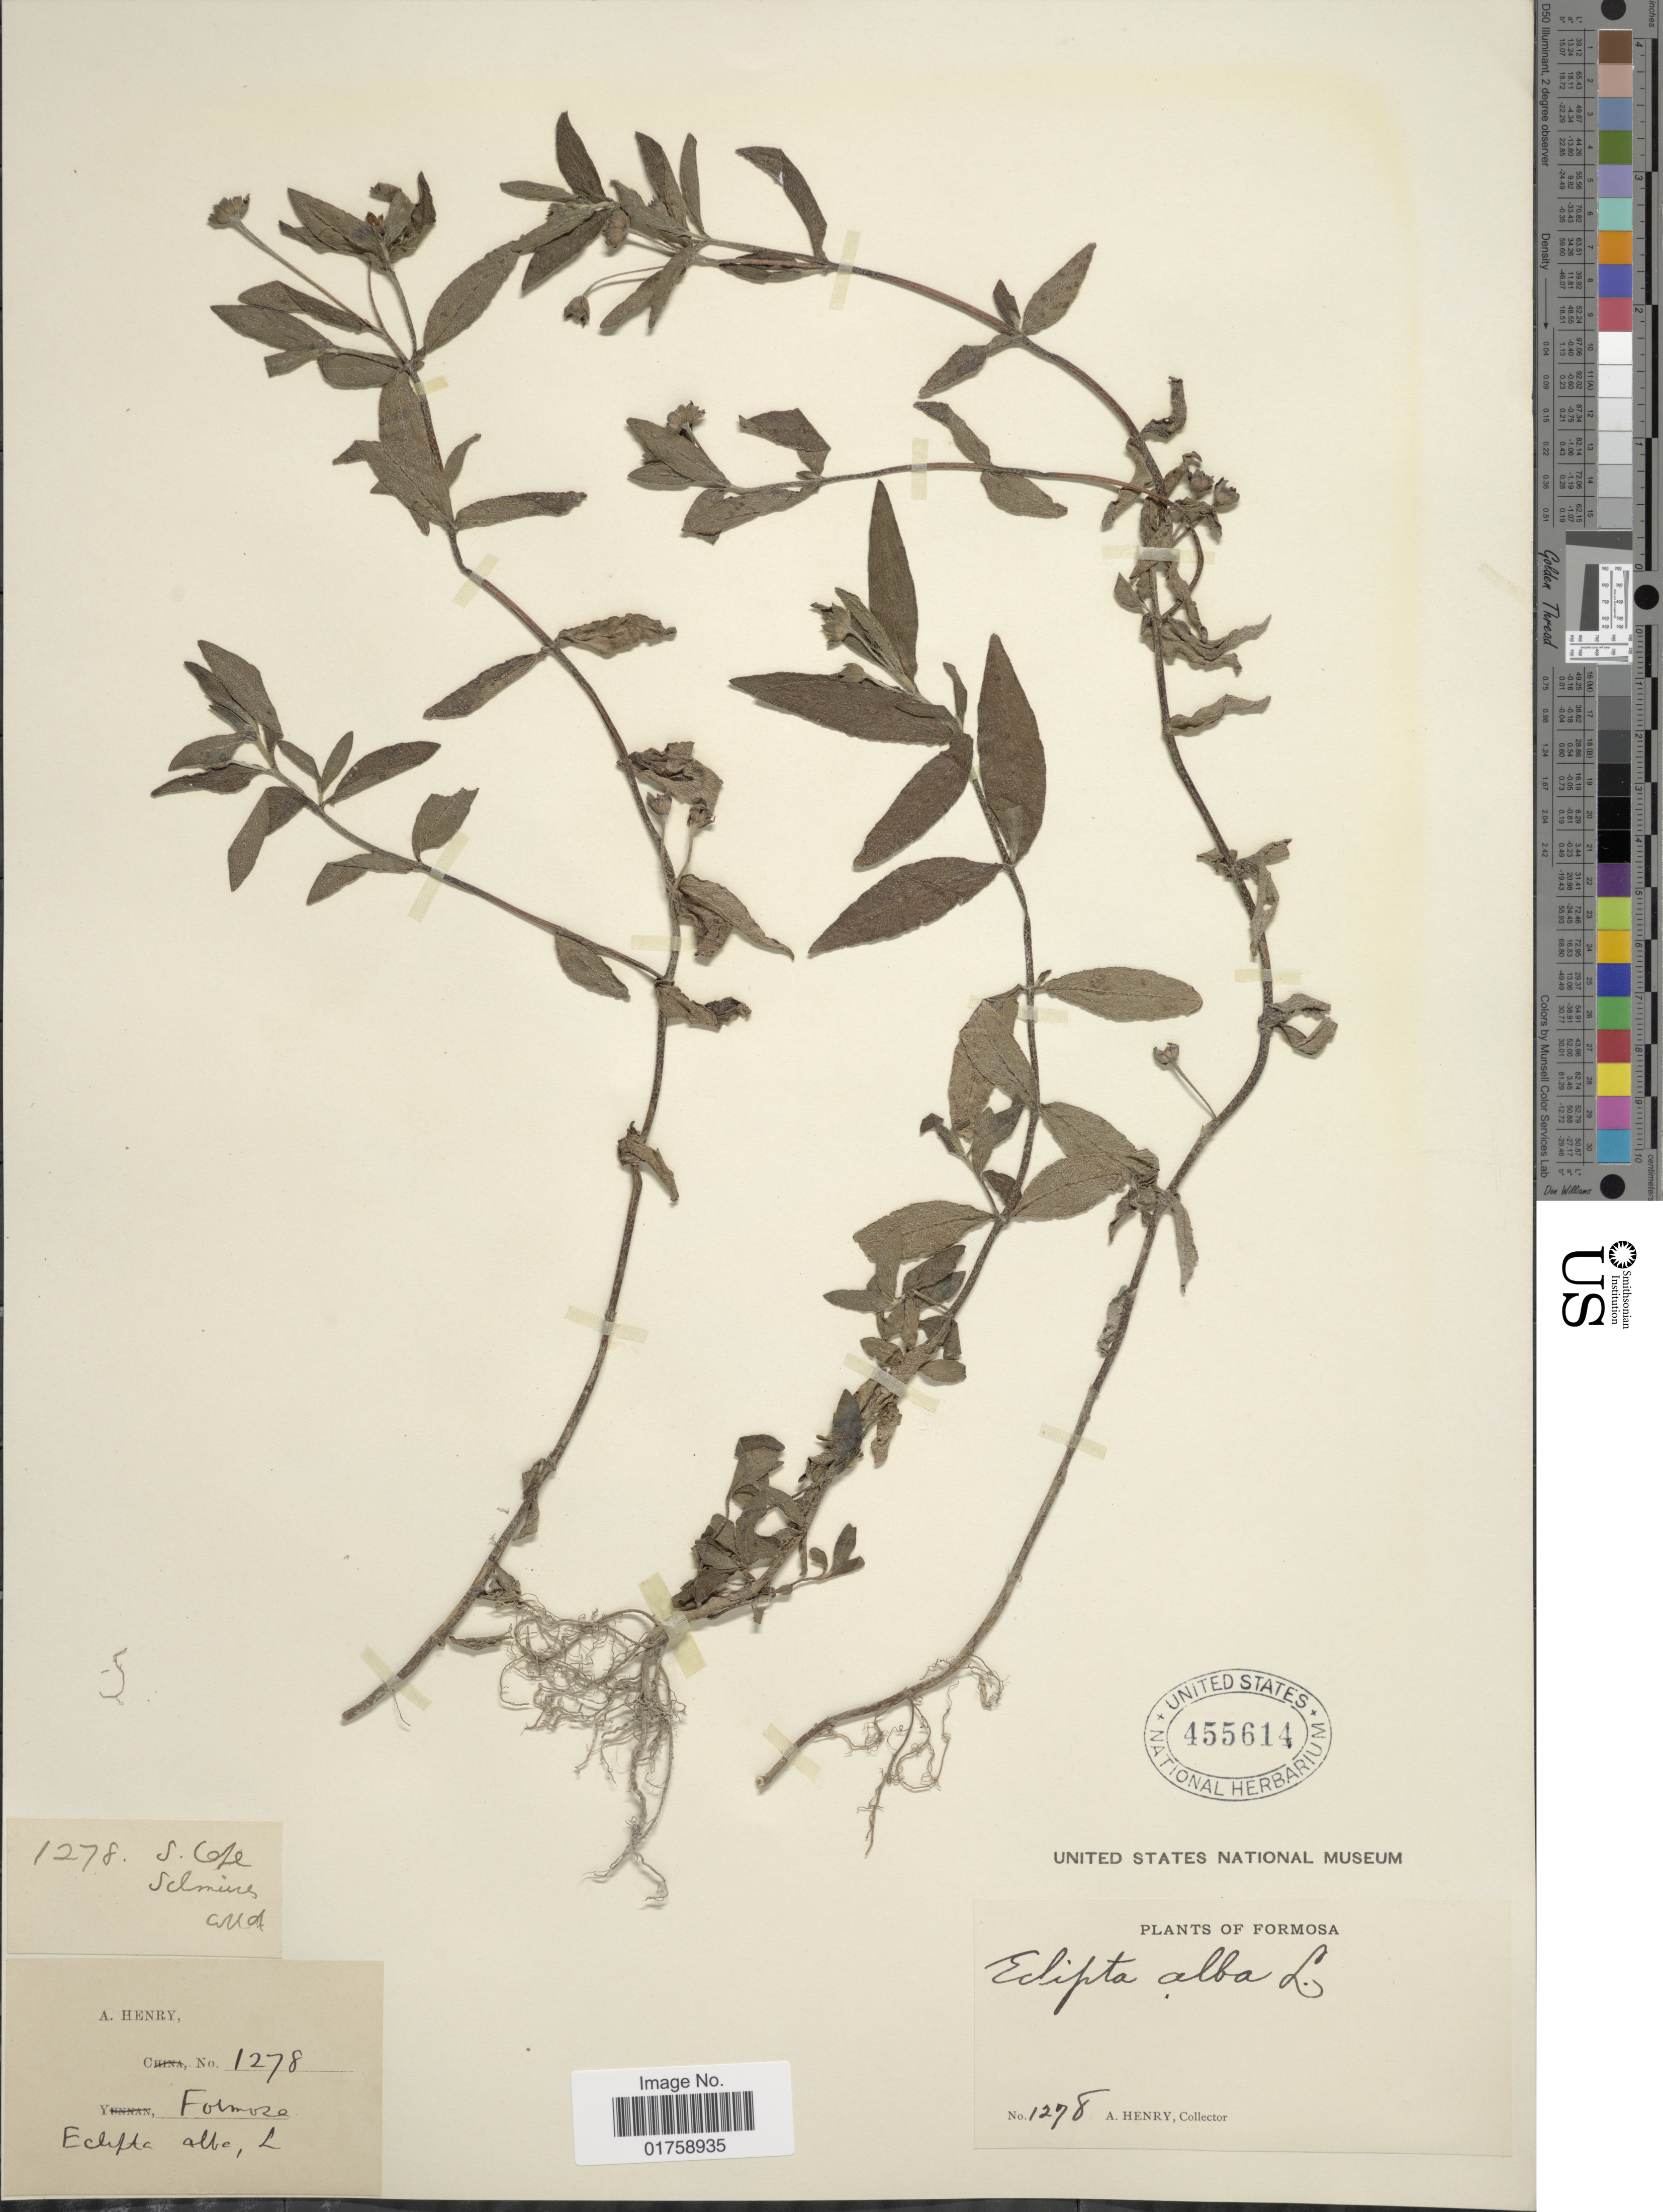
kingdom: Plantae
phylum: Tracheophyta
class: Magnoliopsida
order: Asterales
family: Asteraceae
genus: Eclipta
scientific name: Eclipta prostrata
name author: (L.) L.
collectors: A. Henry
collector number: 1278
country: Taiwan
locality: Formosa.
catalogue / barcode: US 455614